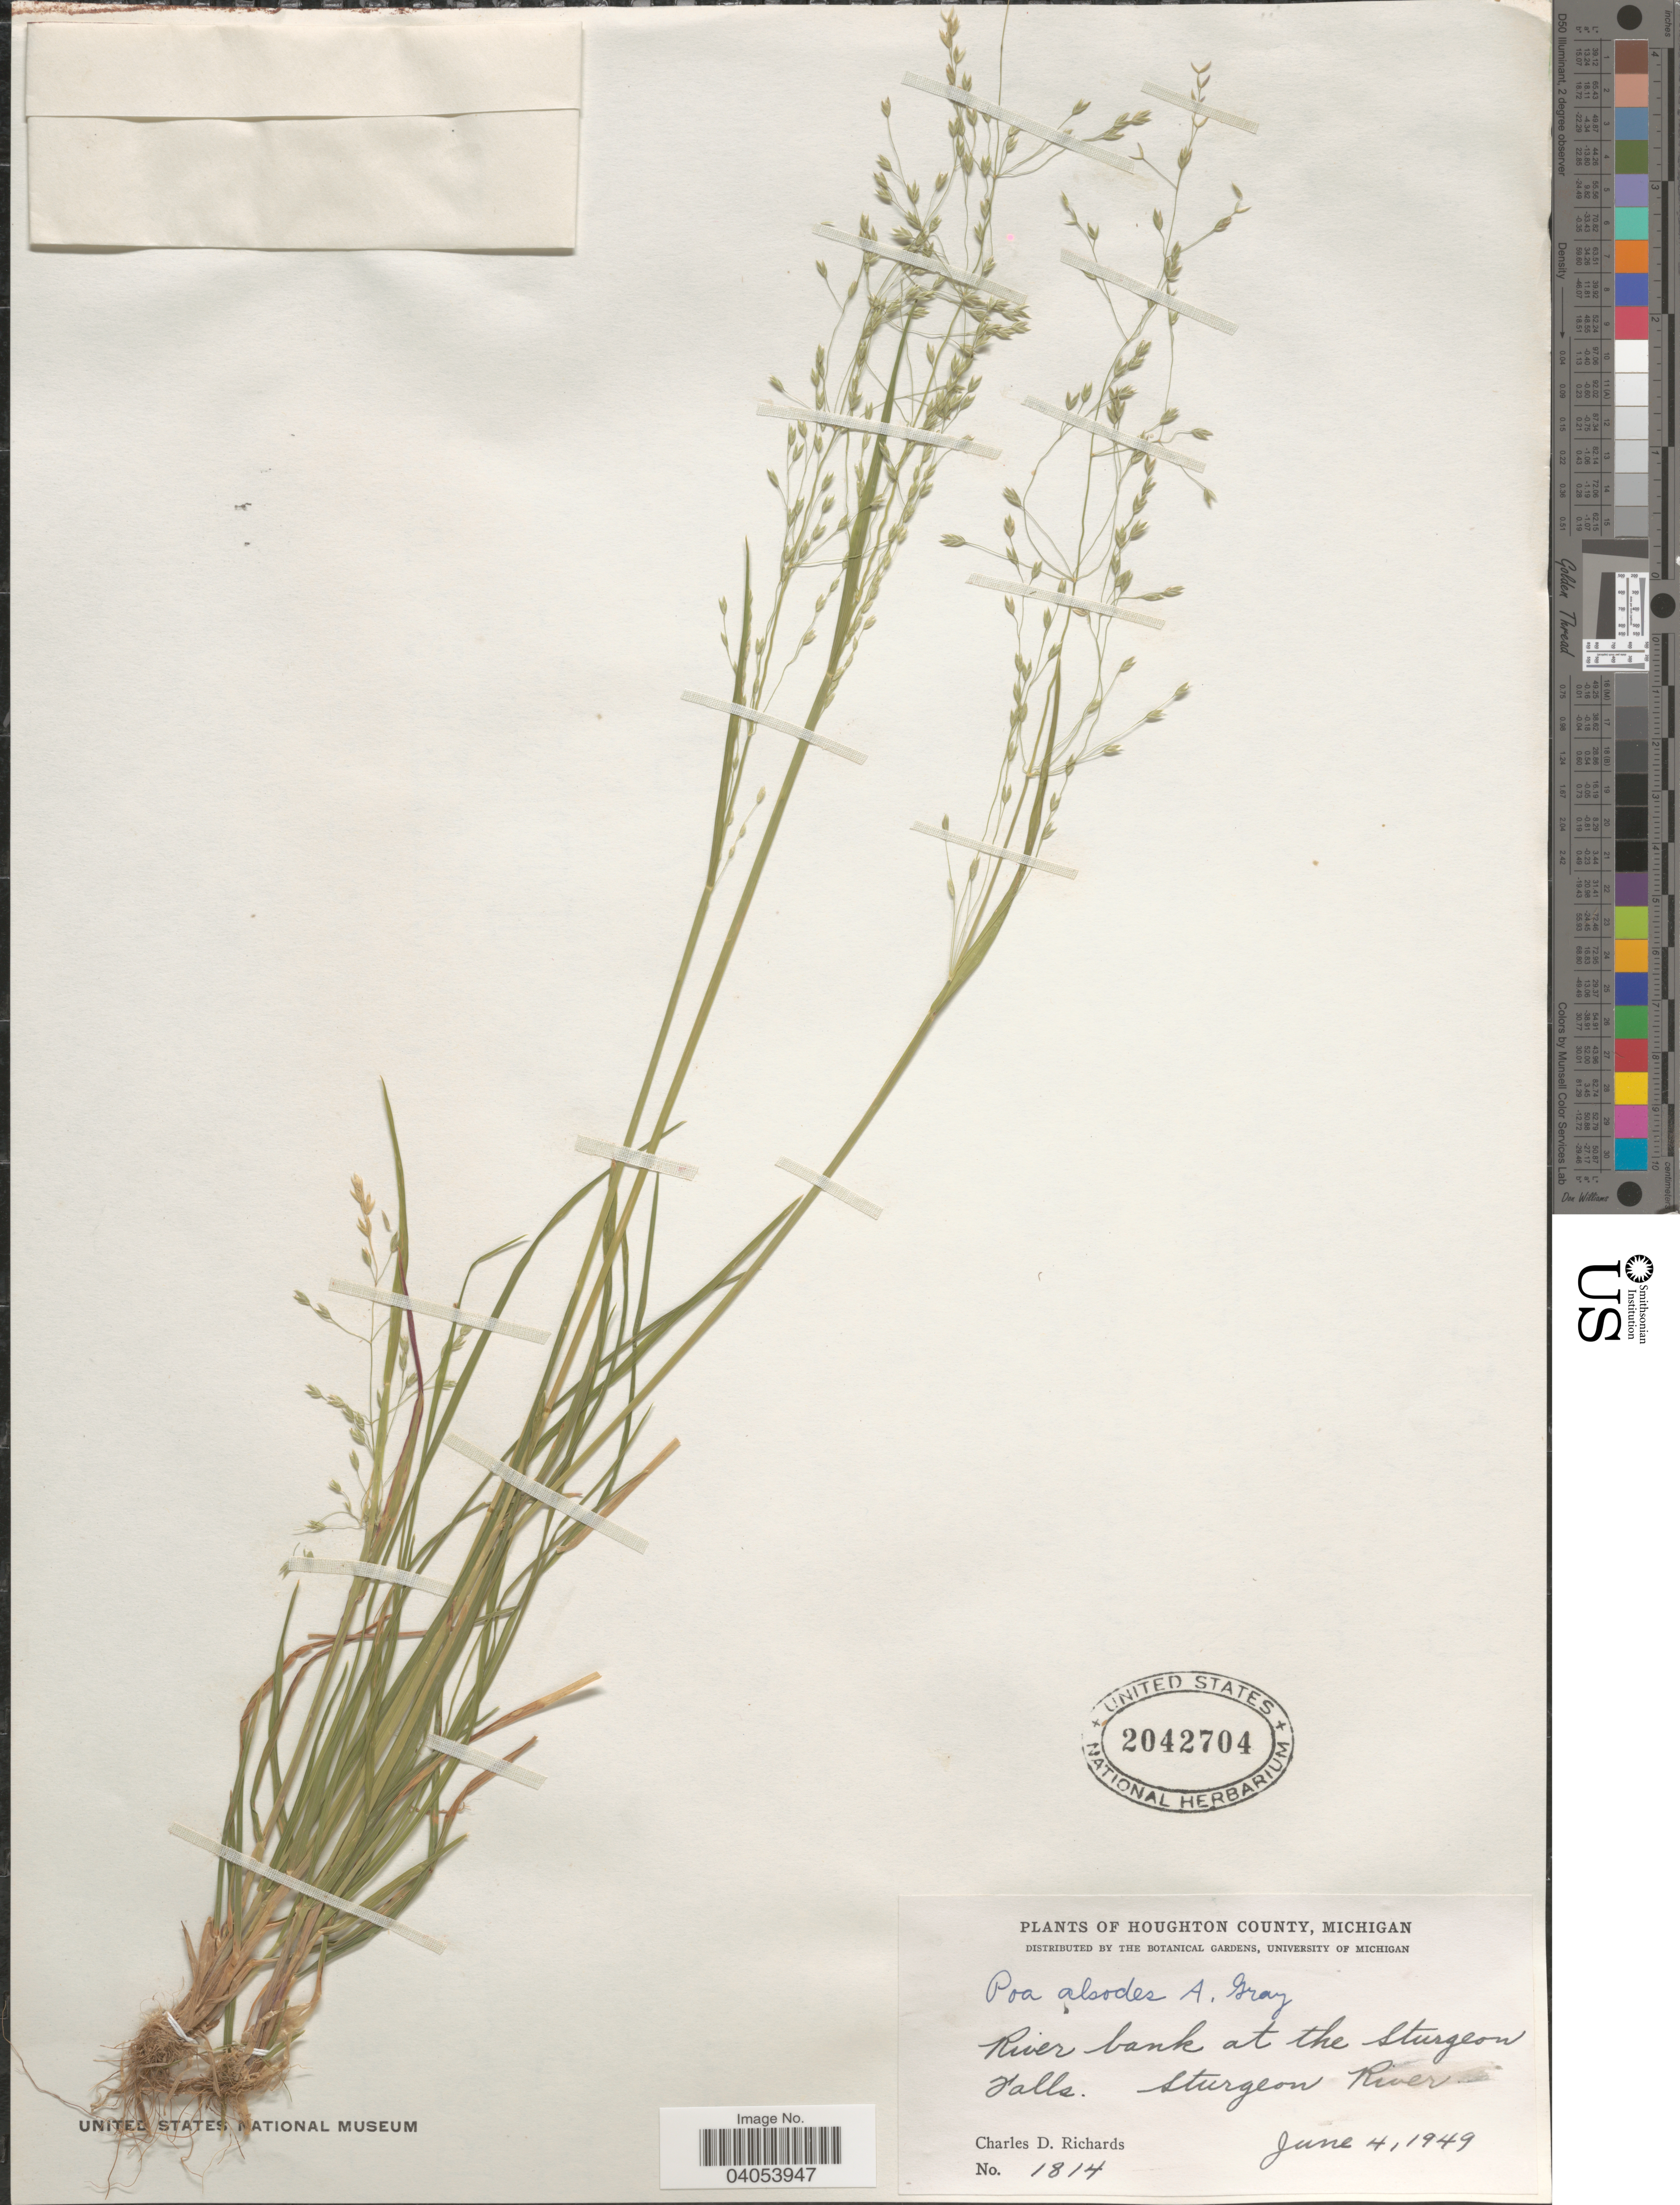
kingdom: Plantae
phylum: Tracheophyta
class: Liliopsida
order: Poales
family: Poaceae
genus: Poa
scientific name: Poa alsodes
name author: A. Gray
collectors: C. Richards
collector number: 1814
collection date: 1949-06-04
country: United States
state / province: Michigan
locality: Houghton County. River bank at the sturgeon Falls. Sturgeon River.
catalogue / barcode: US 2042704